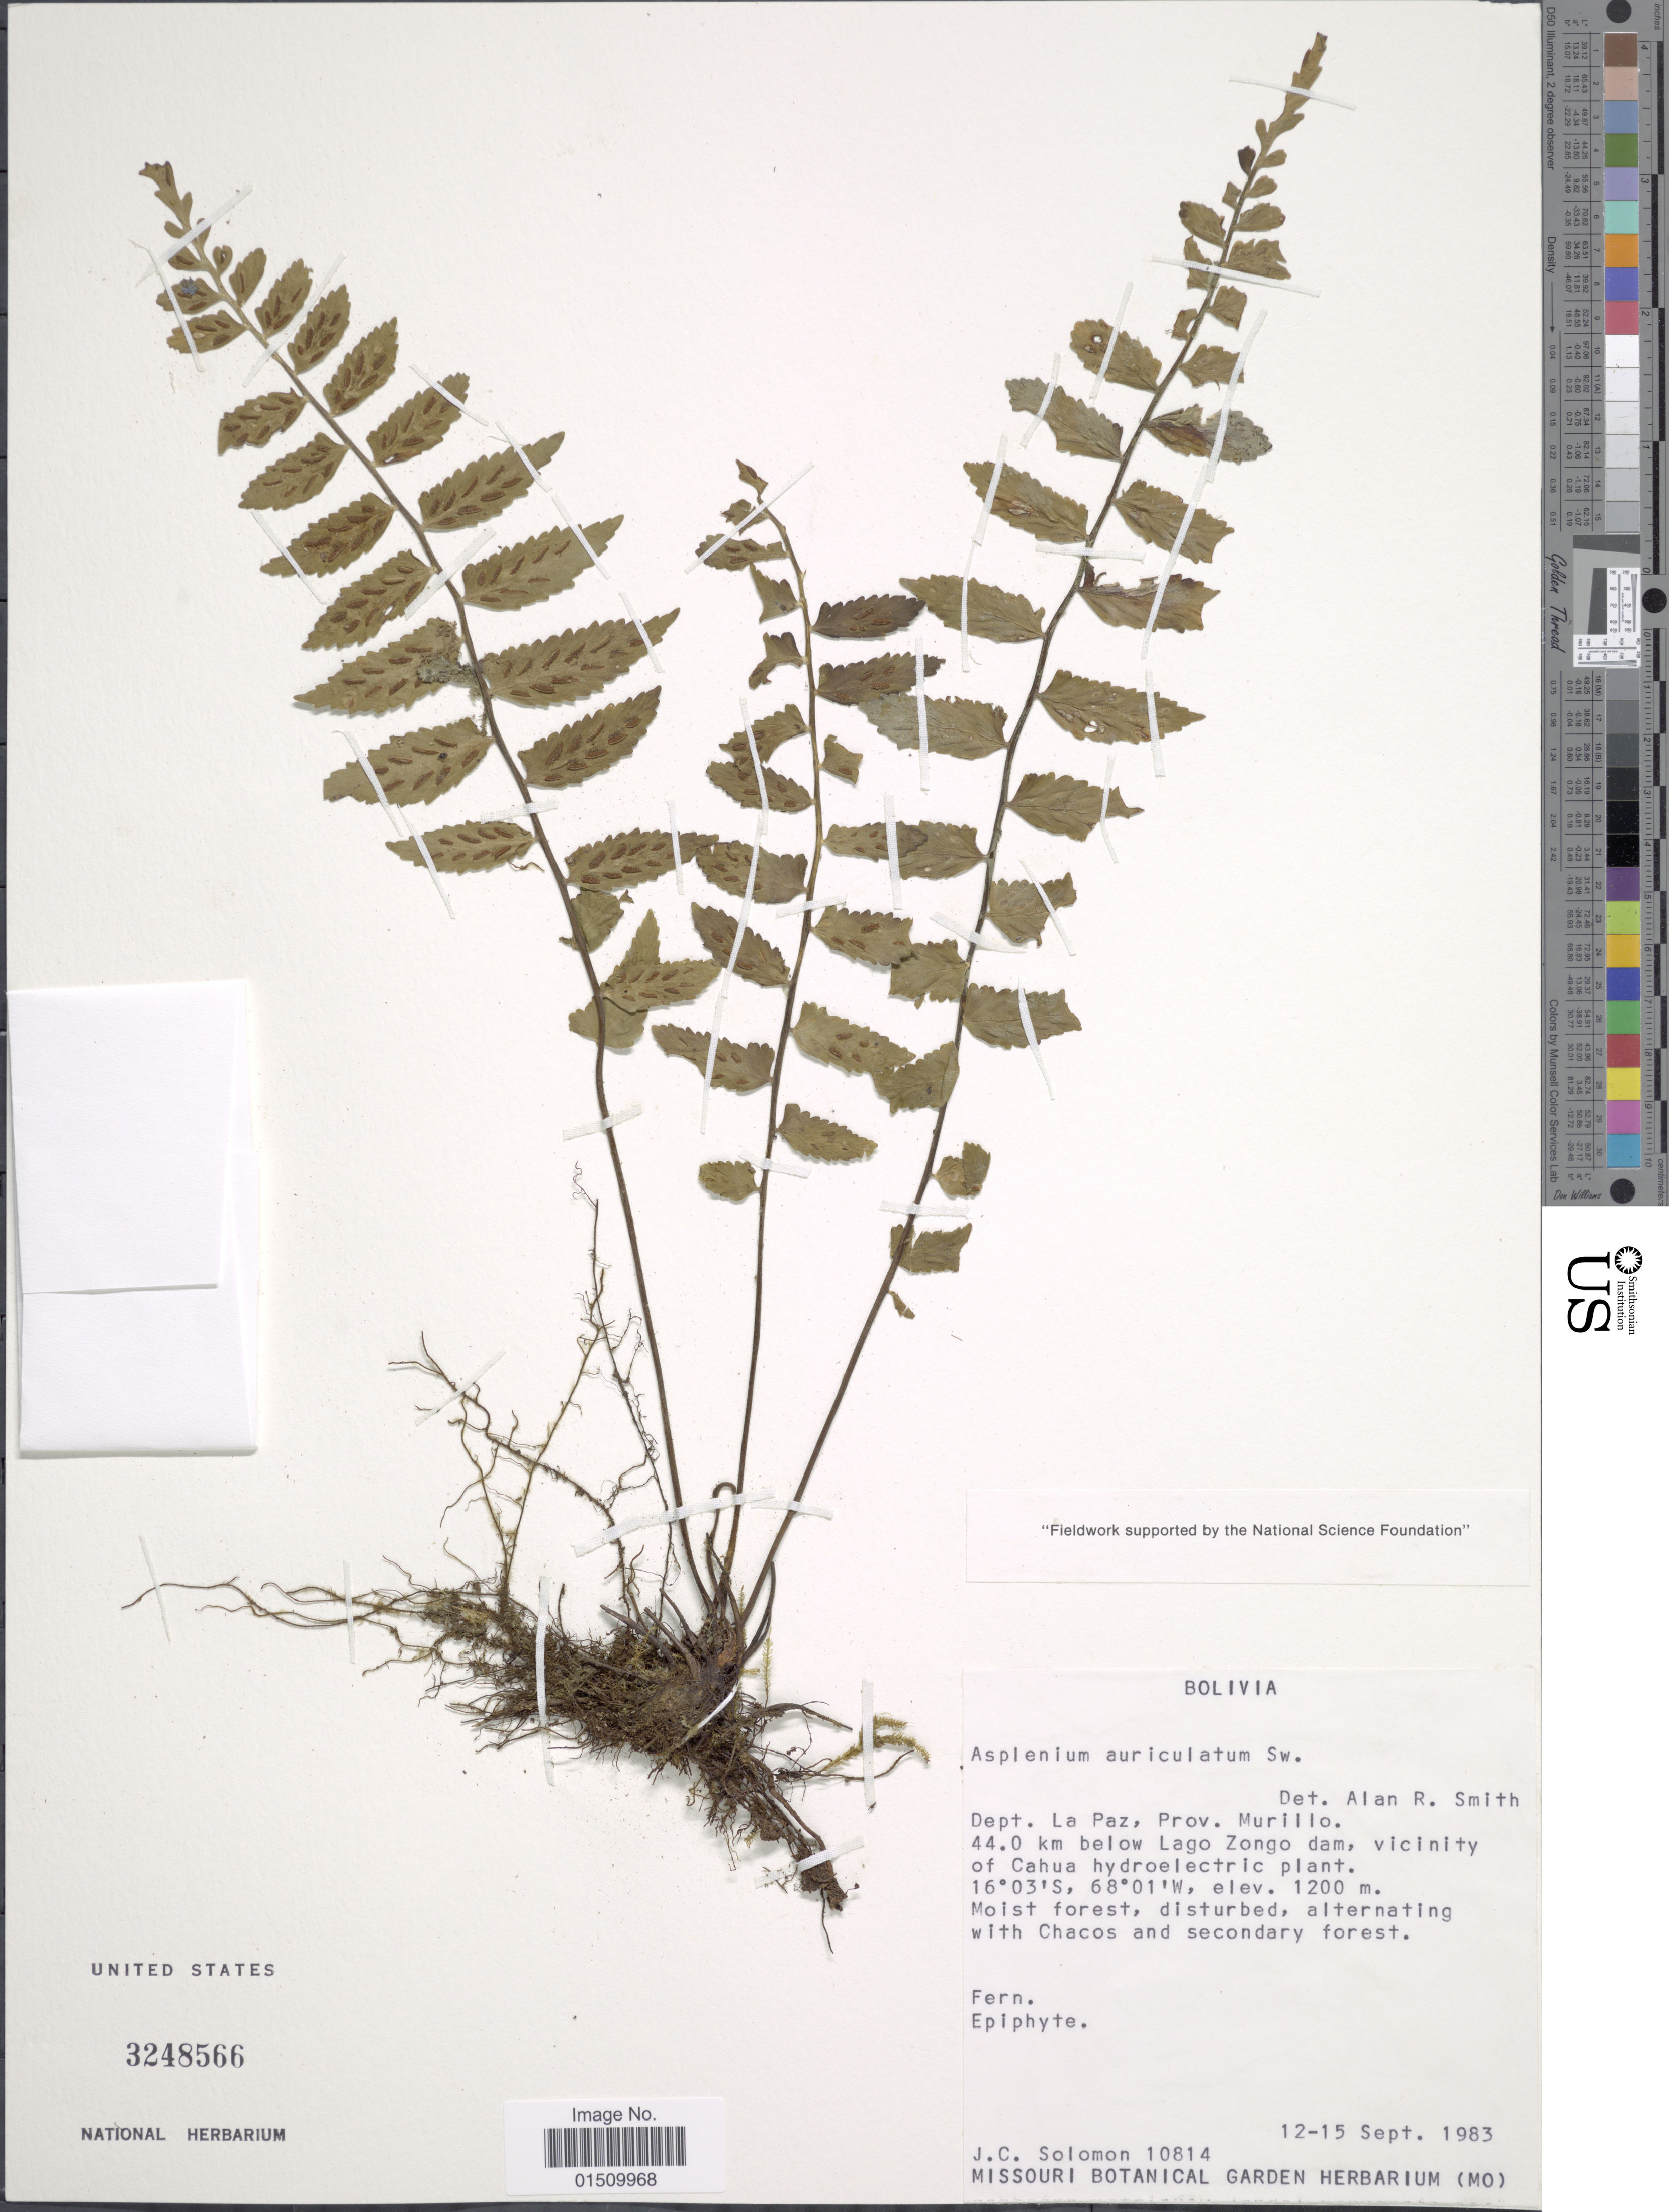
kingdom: Plantae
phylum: Tracheophyta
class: Polypodiopsida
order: Polypodiales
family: Aspleniaceae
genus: Asplenium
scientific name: Asplenium auriculatum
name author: Sw.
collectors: J. C. Solomon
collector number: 10814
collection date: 1983-09-12/1983-09-15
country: Bolivia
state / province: La Paz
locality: Bolivia, Dept. La Paz, Prov. Murillo. 44.0 km below Lago Zongo dam, vicinity of Cahua hydroelectric plant.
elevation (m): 1200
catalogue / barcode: US 3248566